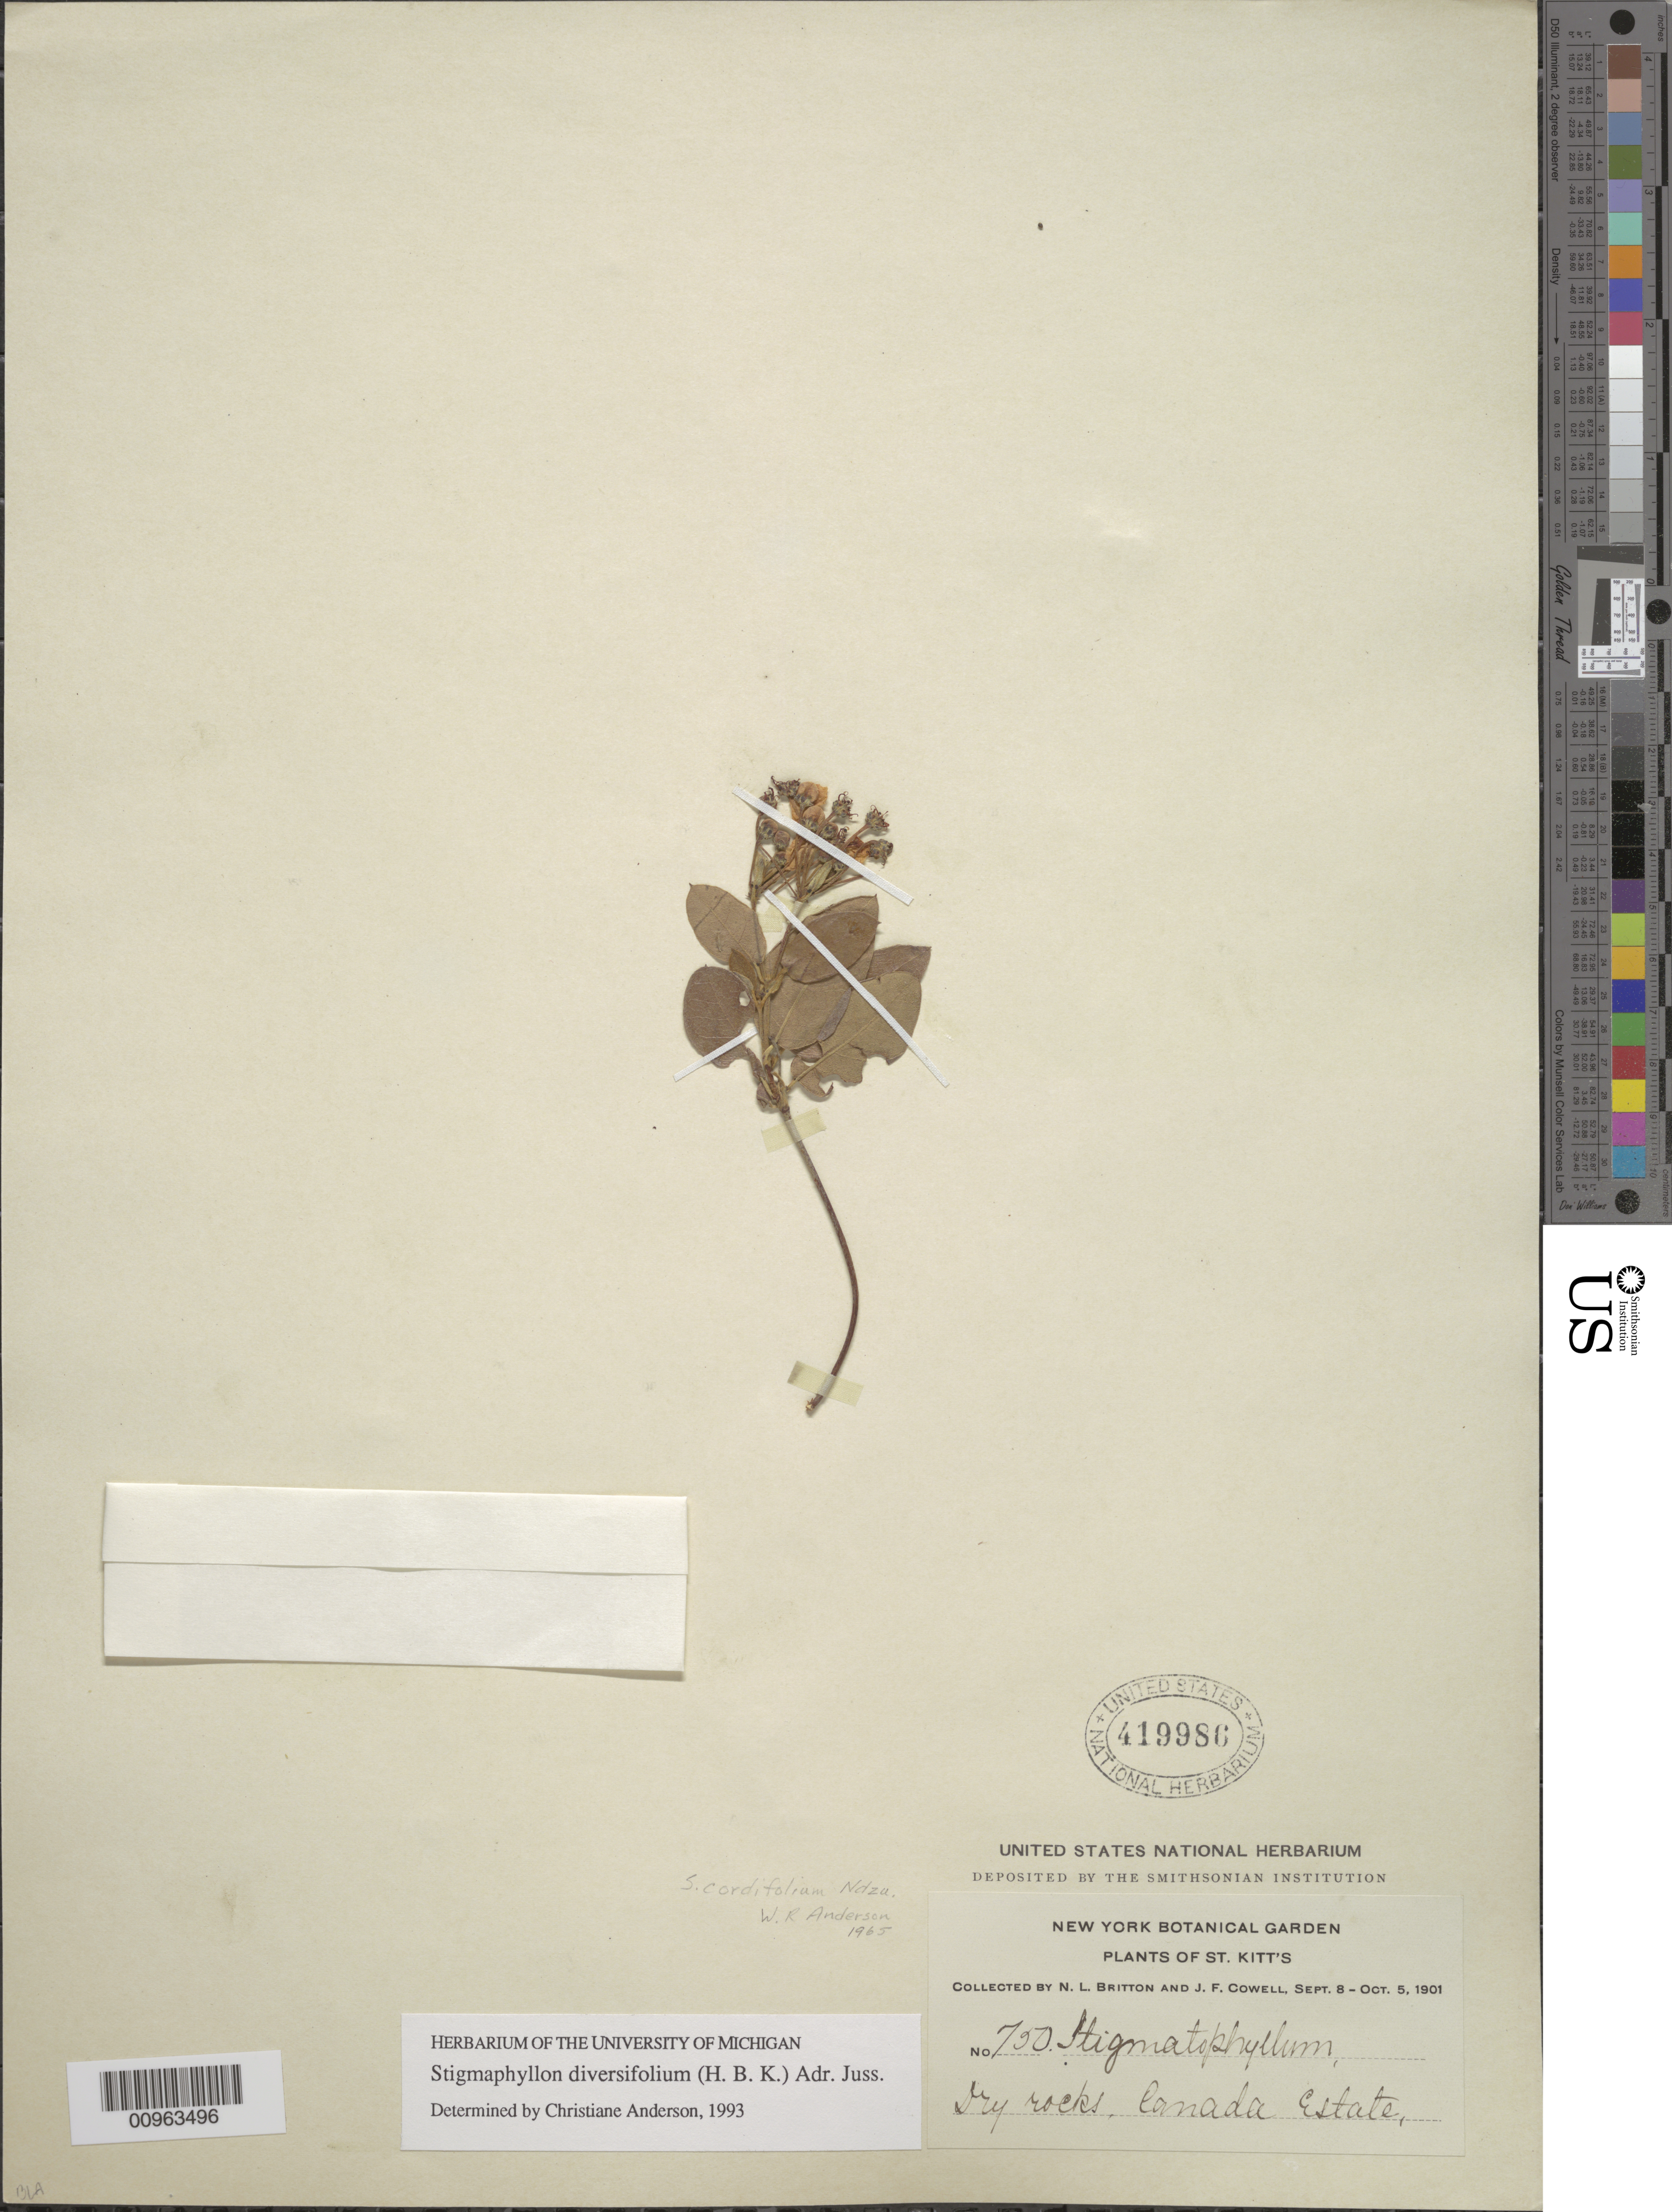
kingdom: Plantae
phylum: Tracheophyta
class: Magnoliopsida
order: Malpighiales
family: Malpighiaceae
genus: Stigmaphyllon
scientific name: Stigmaphyllon diversifolium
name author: (Kunth) A. Juss.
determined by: Anderson, C.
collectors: N. Britton & J. F. Cowell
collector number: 750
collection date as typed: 08 Sep 1901 to 05 Oct 1901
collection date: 1901-09-08/1901-10-05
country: St. Christopher-Nevis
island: St. Christopher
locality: Canada Estate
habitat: Dry rocks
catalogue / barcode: US 419986